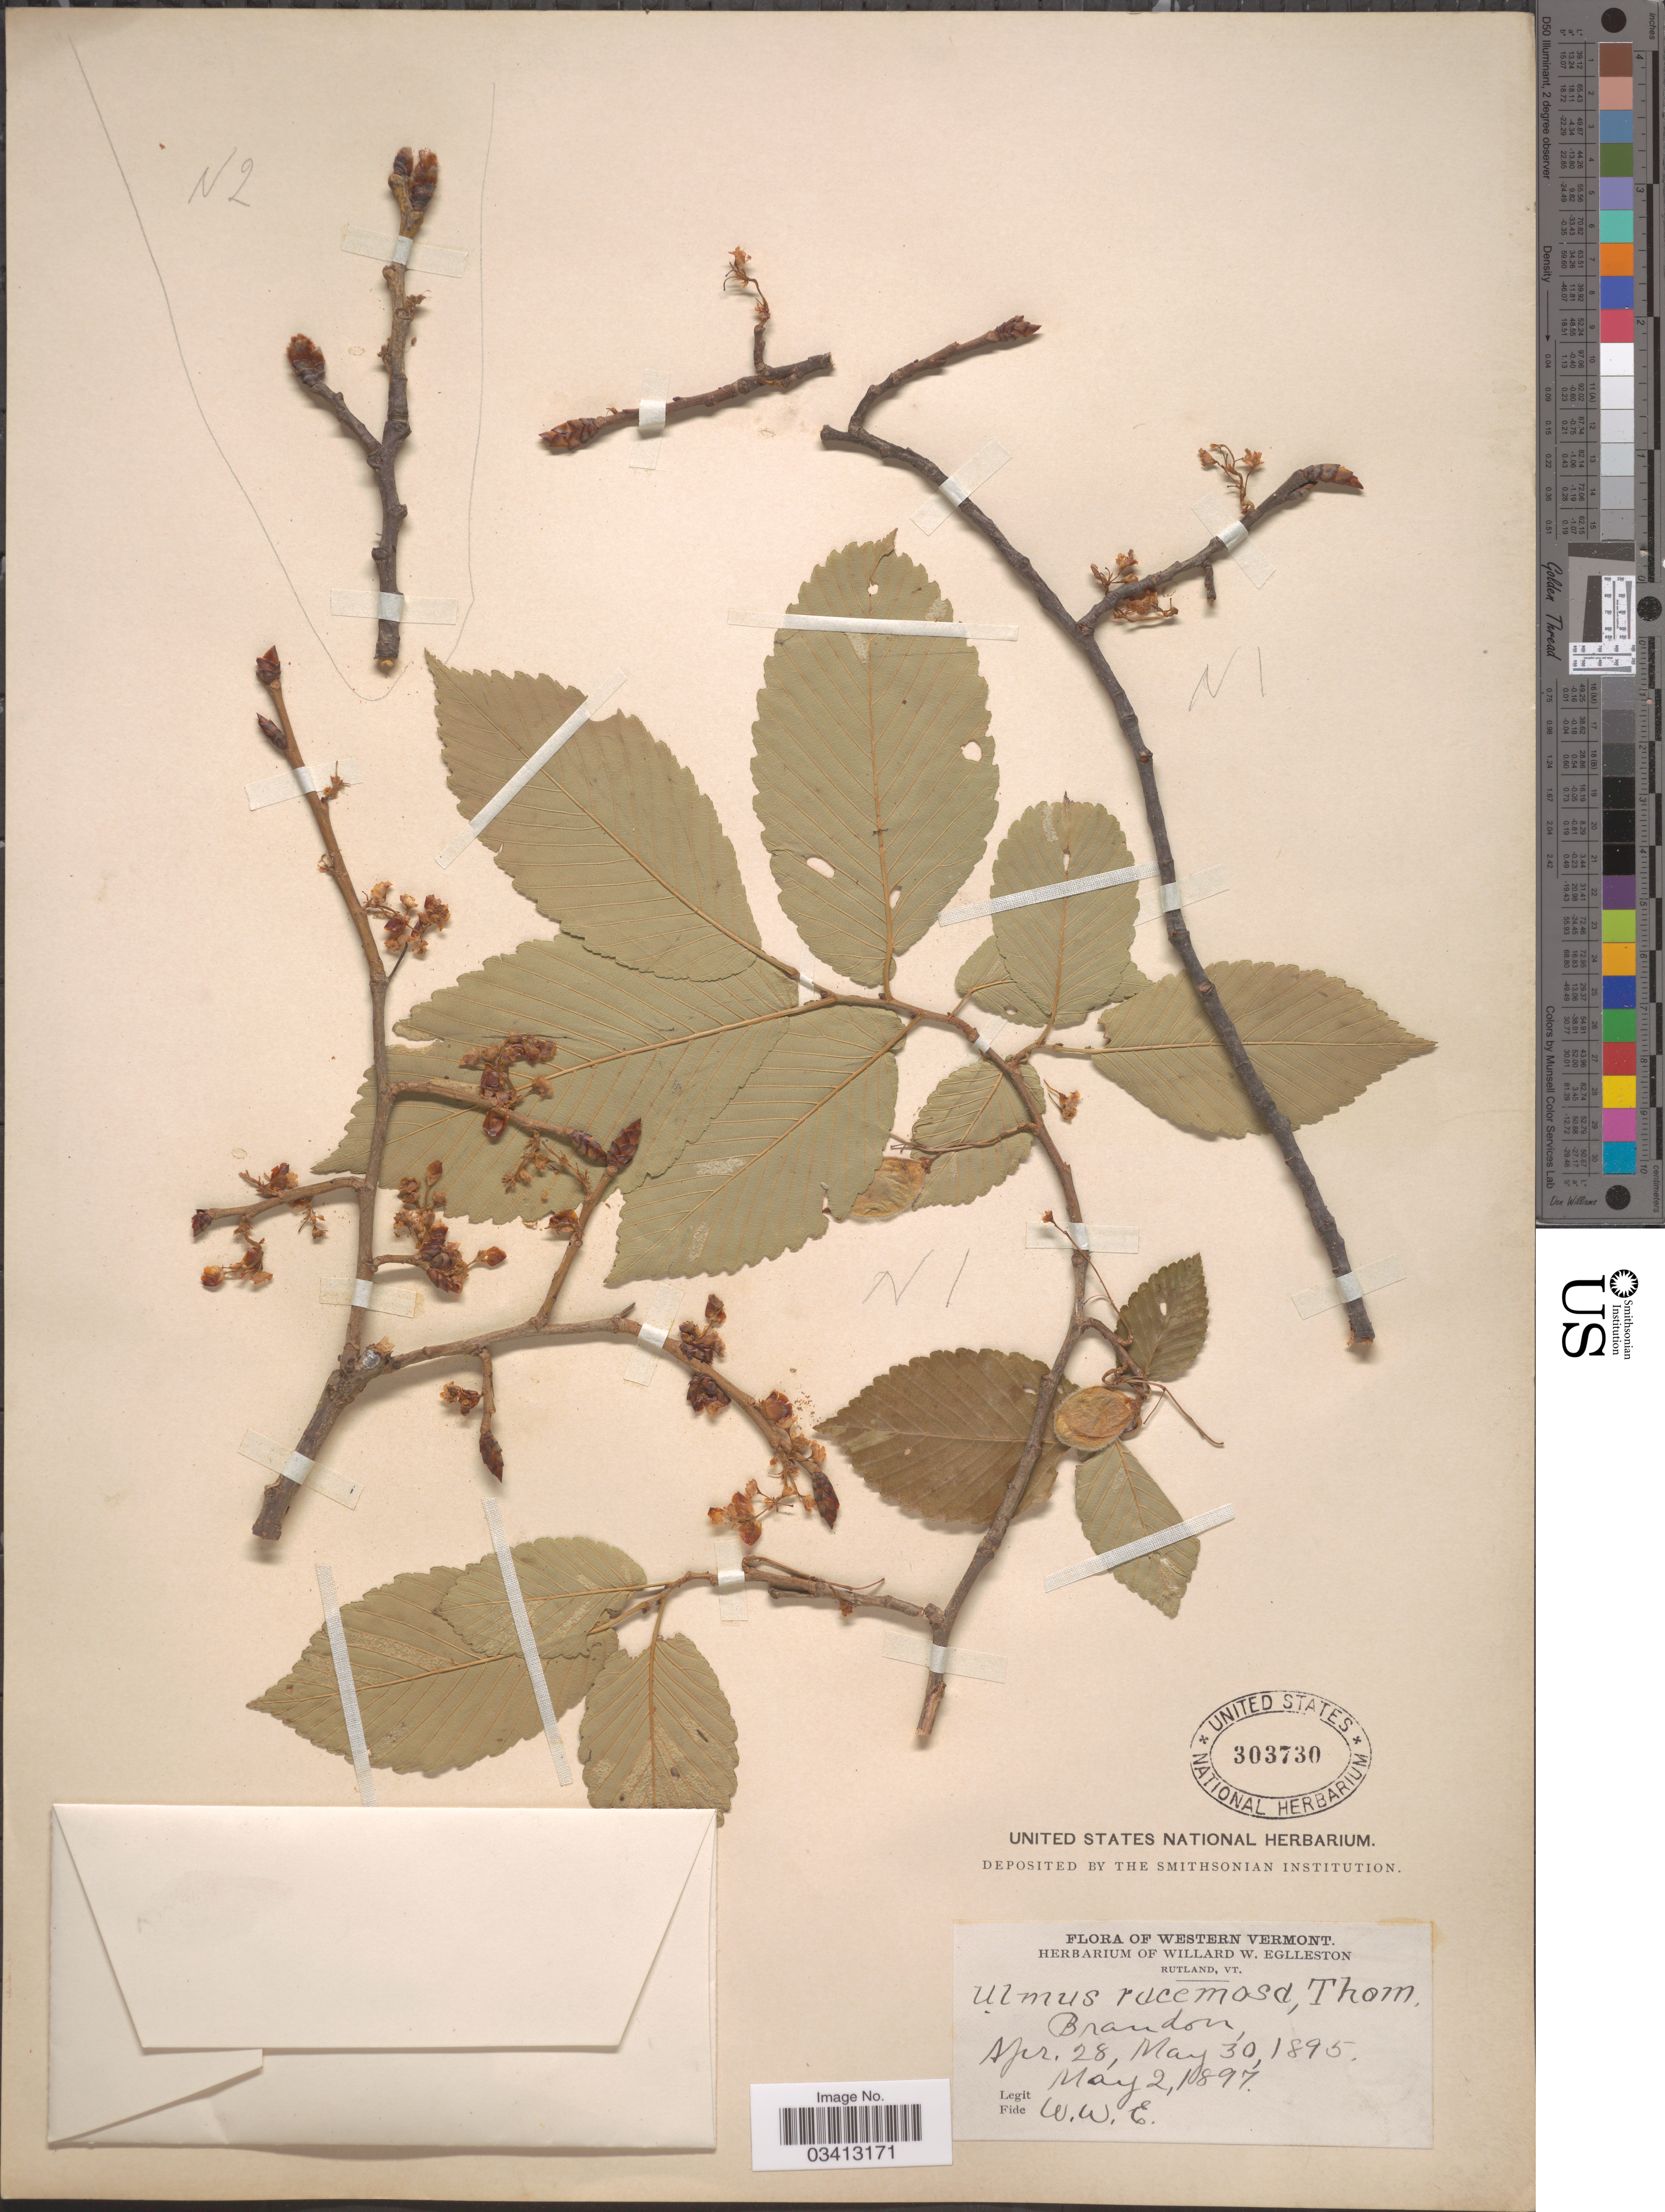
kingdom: Plantae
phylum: Tracheophyta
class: Magnoliopsida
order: Rosales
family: Ulmaceae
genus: Ulmus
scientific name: Ulmus thomasii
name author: Sarg.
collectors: W. W. Eggleston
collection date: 1895-04-28/1897-05-02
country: United States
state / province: Vermont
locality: Western Vermont. Brandon.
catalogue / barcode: US 303730